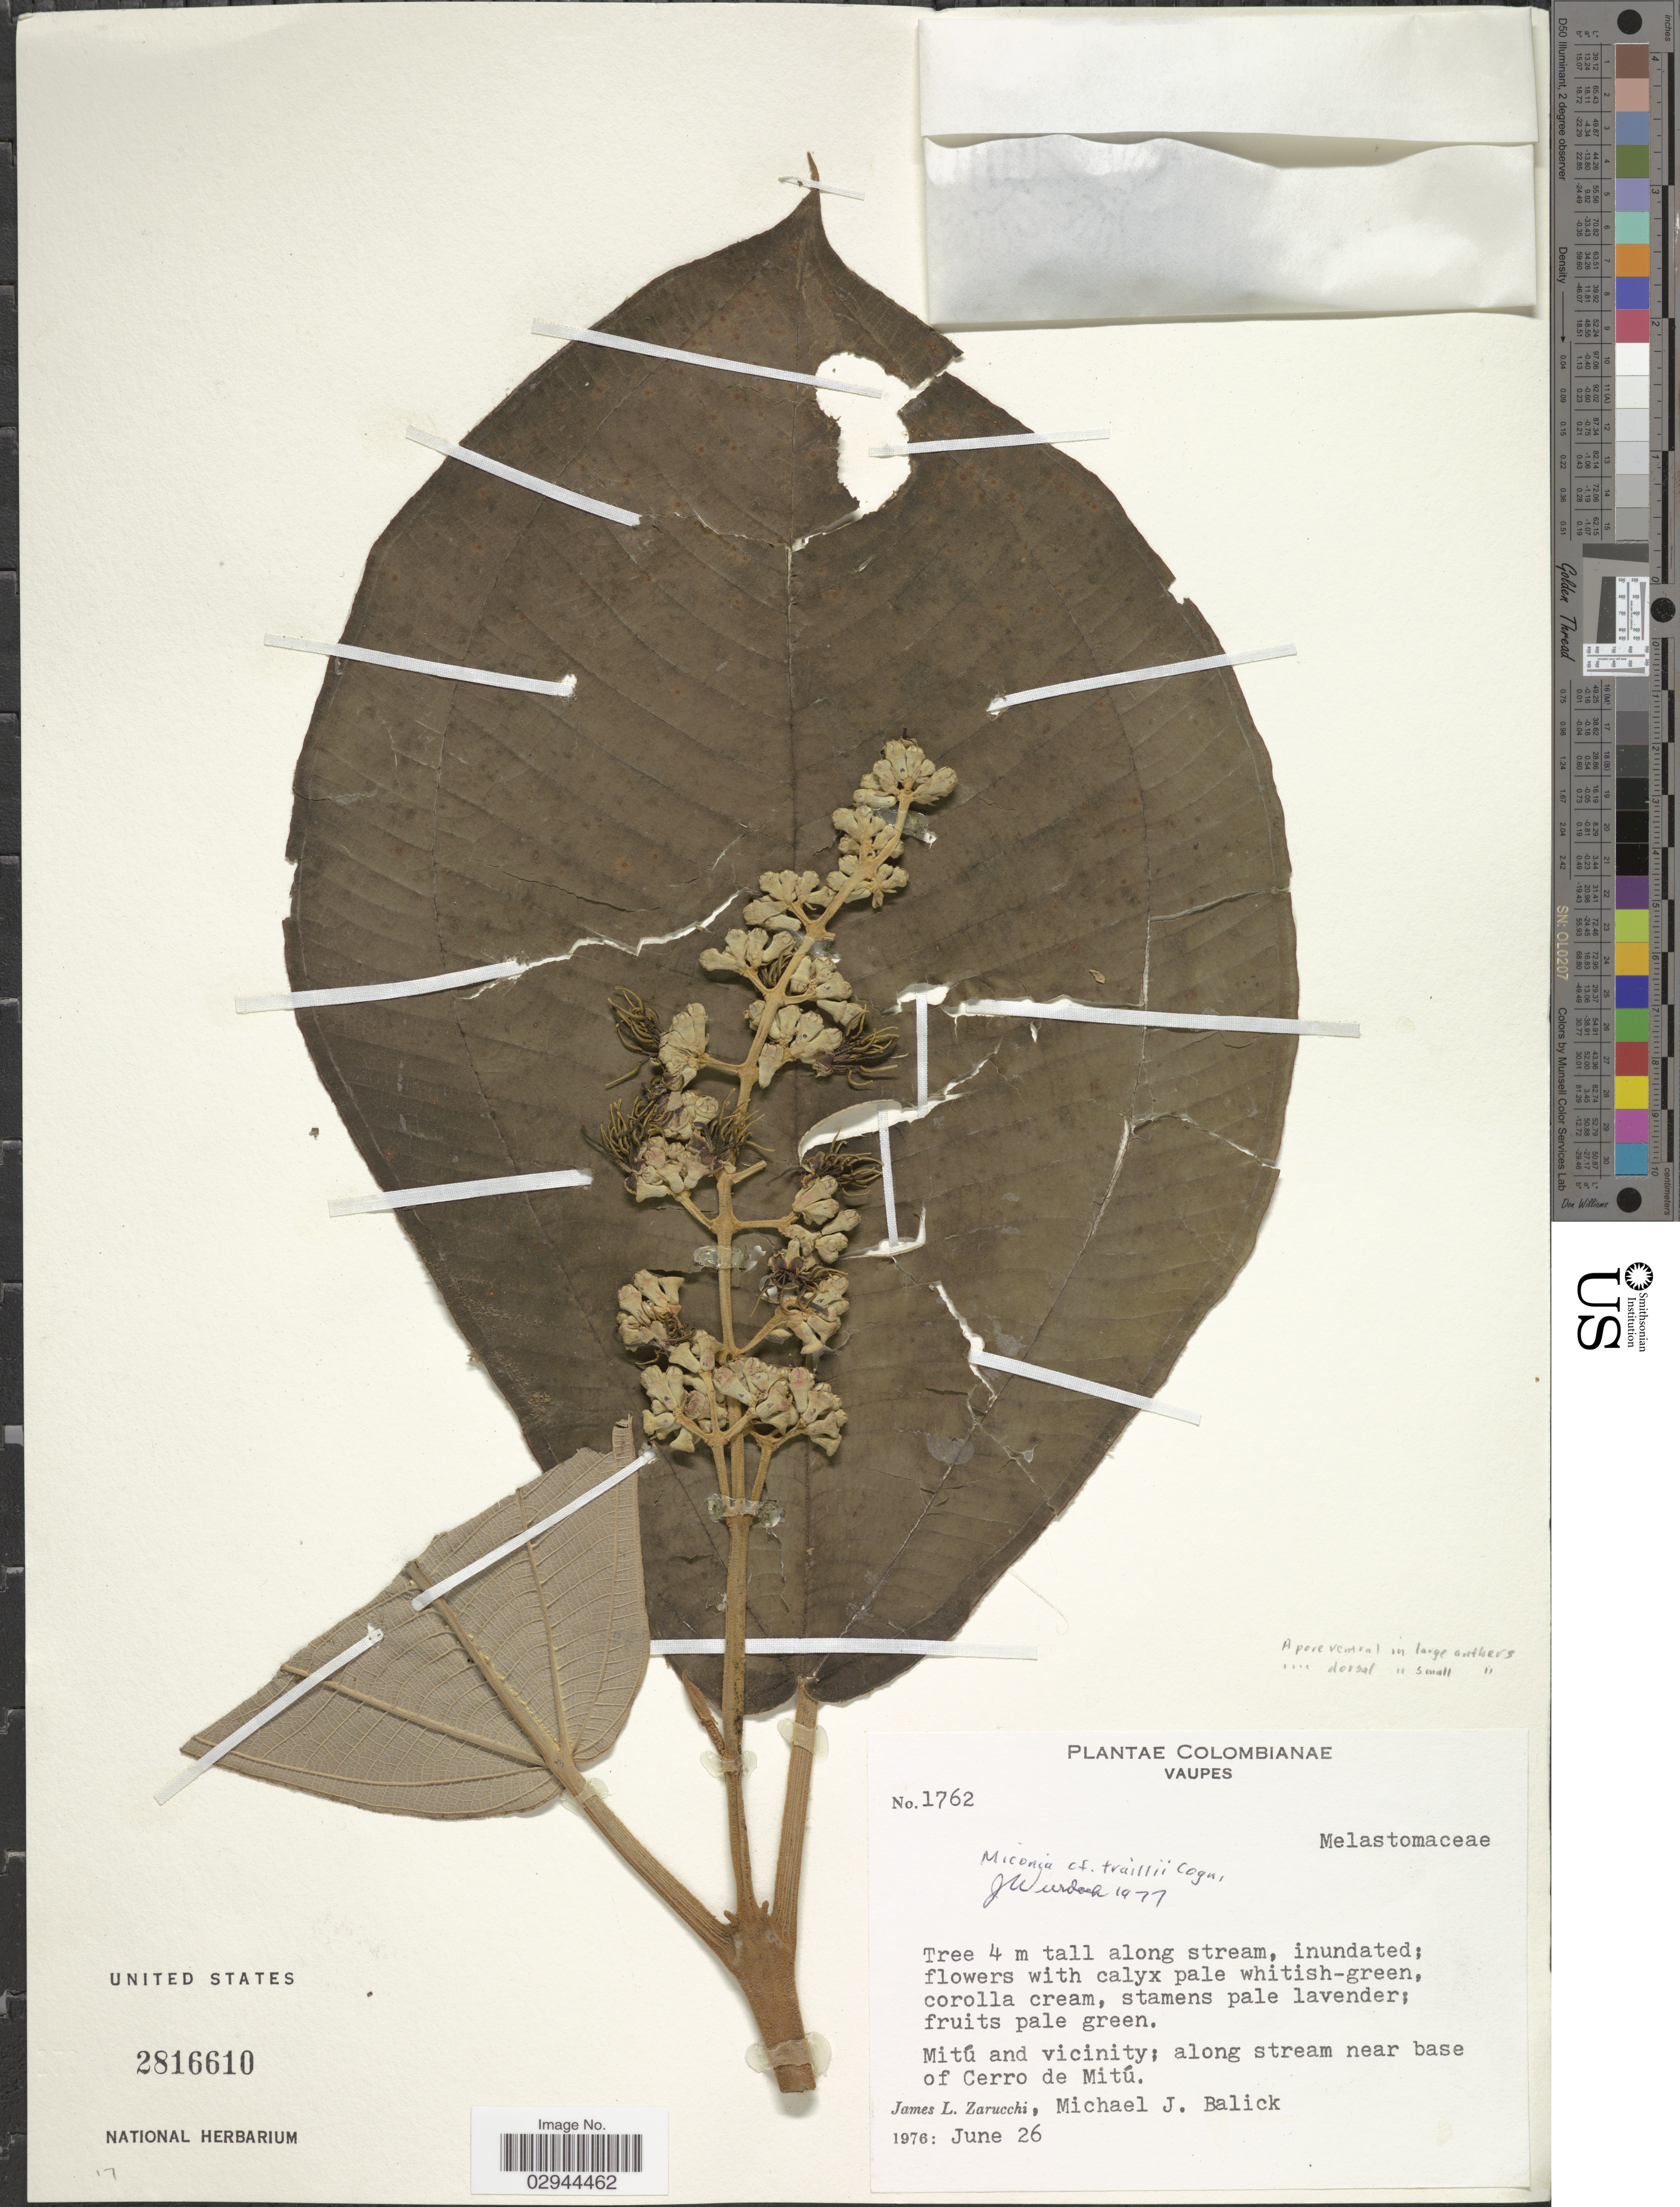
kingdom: Plantae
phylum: Tracheophyta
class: Magnoliopsida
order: Myrtales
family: Melastomataceae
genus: Miconia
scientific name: Miconia traillii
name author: Cogn.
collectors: J. L. Zarucchi & M. J. Balick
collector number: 1762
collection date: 1976-06-26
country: Colombia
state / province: Vaupés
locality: Mitú and vicinity; along stream near base of Cerro de Mitú.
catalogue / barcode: US 2816610